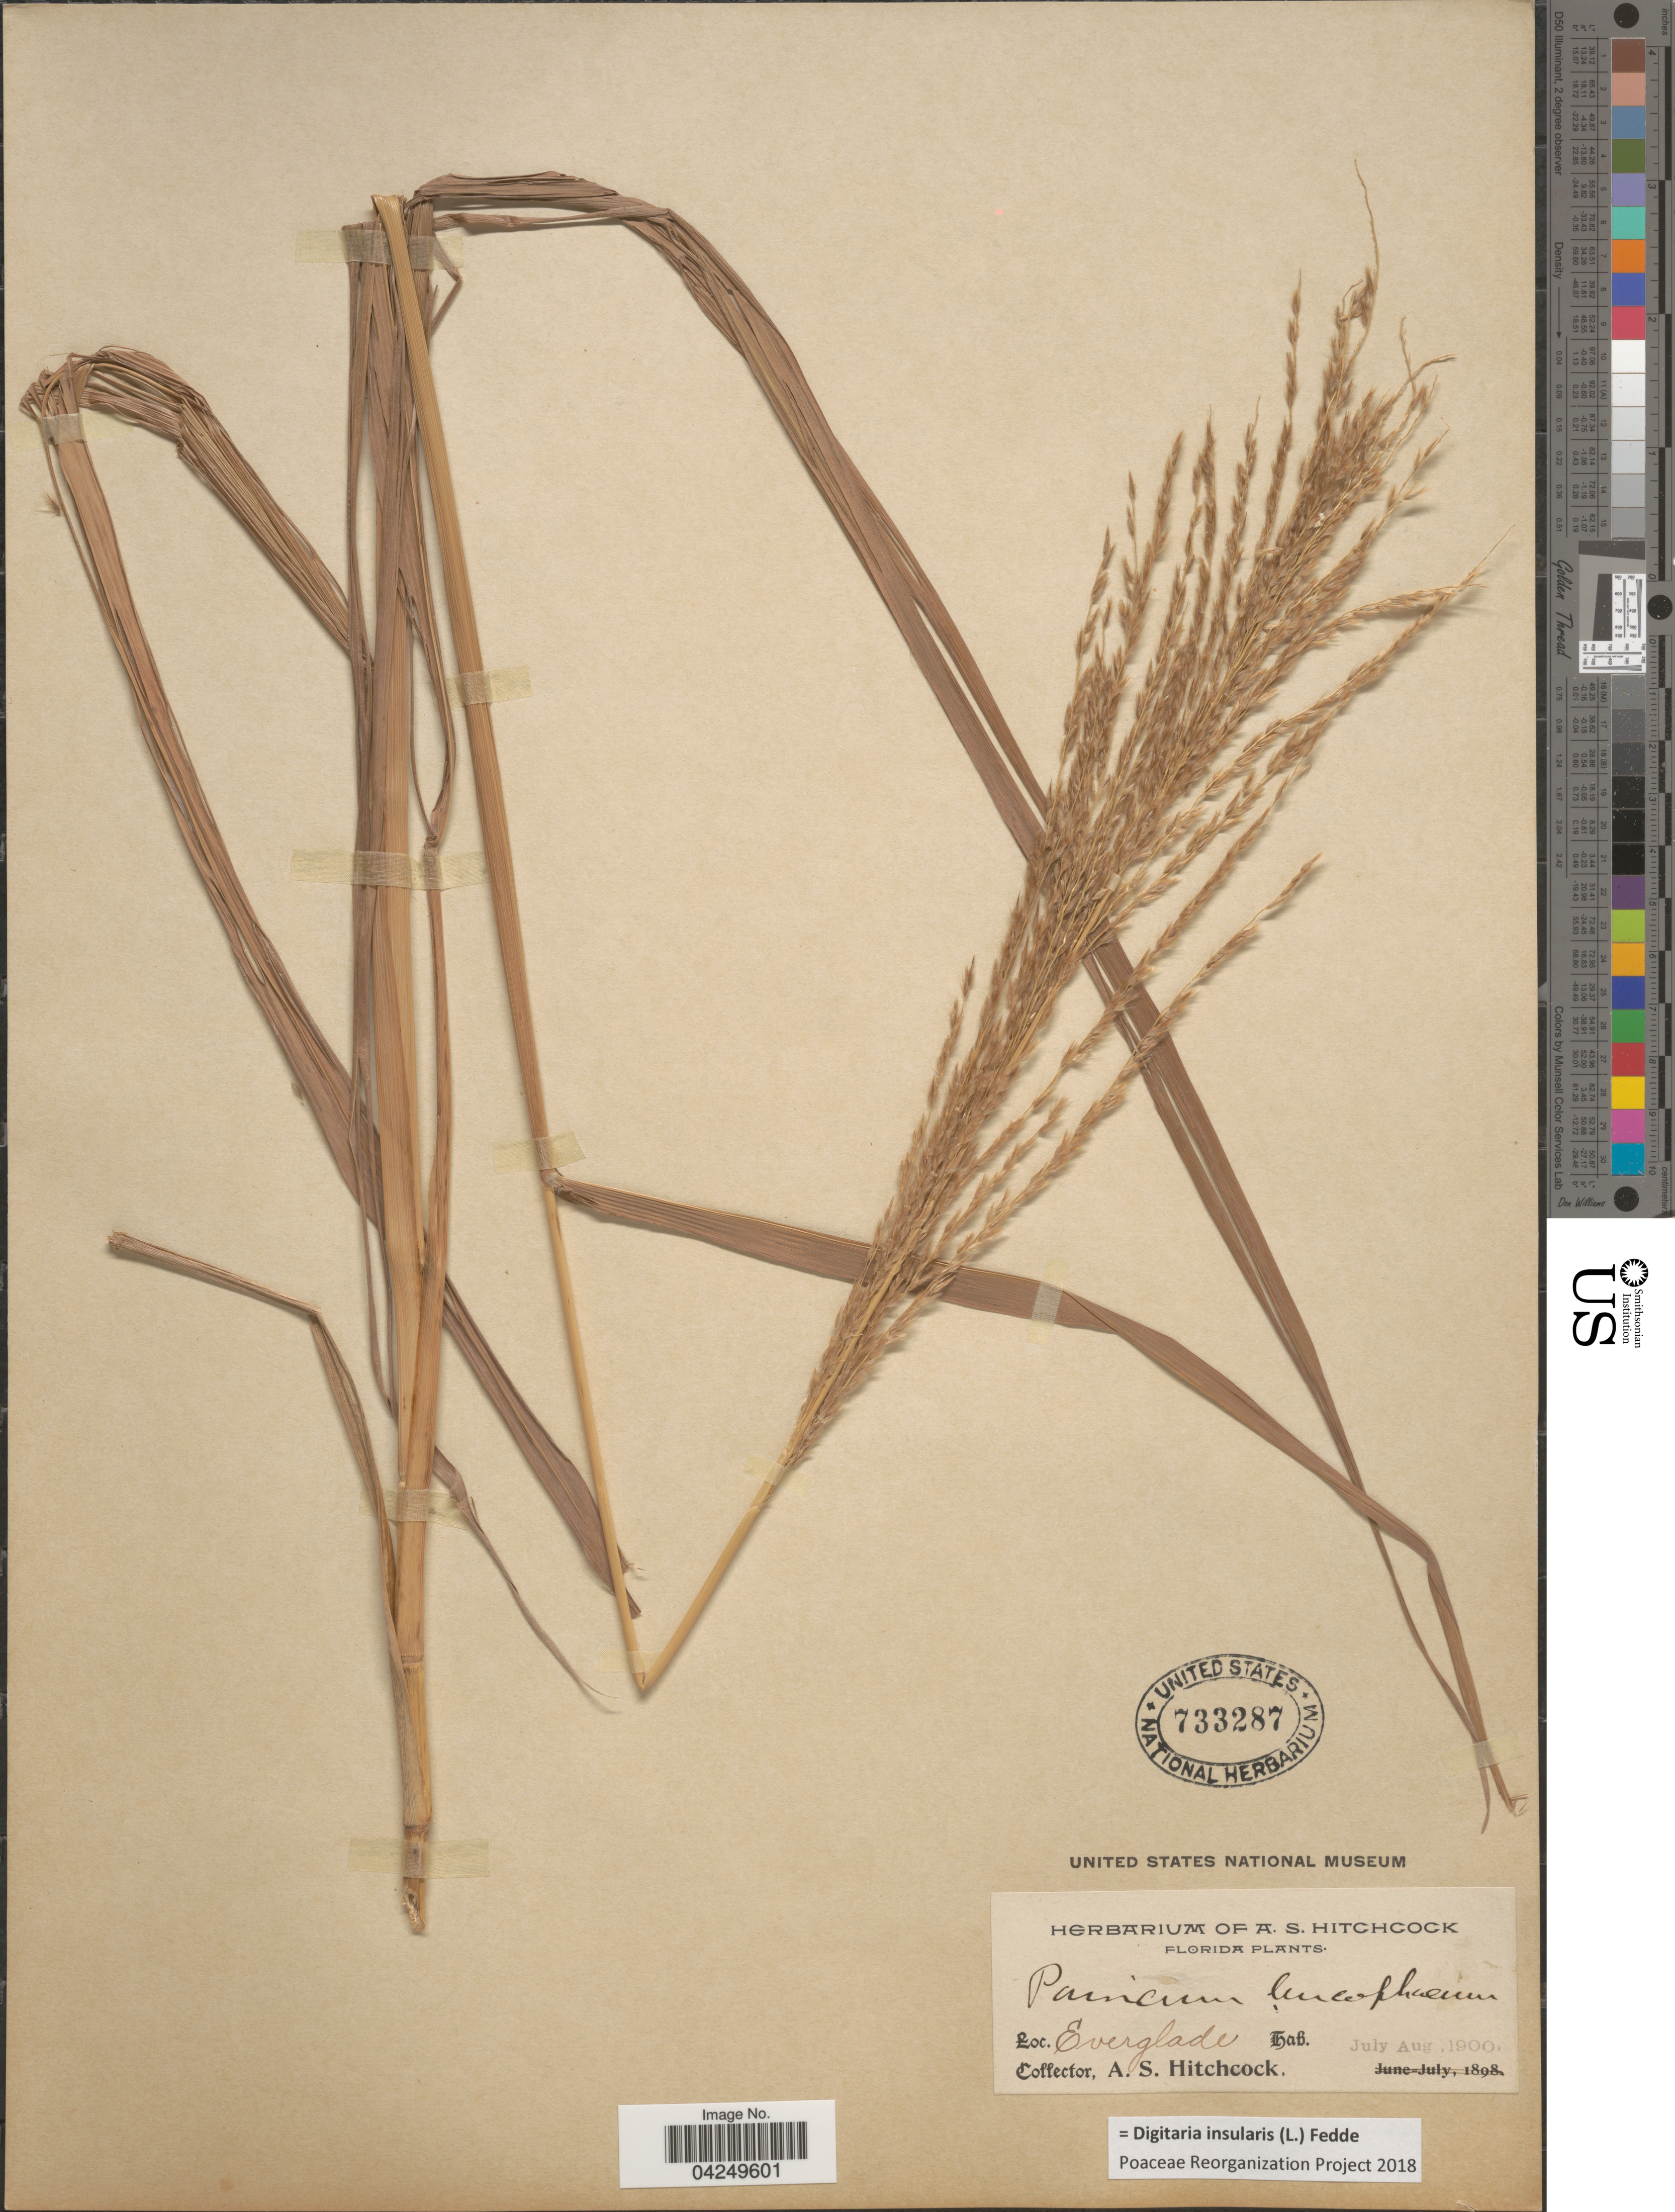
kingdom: Plantae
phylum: Tracheophyta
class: Liliopsida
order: Poales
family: Poaceae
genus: Digitaria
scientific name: Digitaria insularis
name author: (L.) Fedde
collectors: A. S. Hitchcock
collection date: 1900-07/1900-08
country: United States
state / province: Florida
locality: Everglade.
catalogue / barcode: US 733287